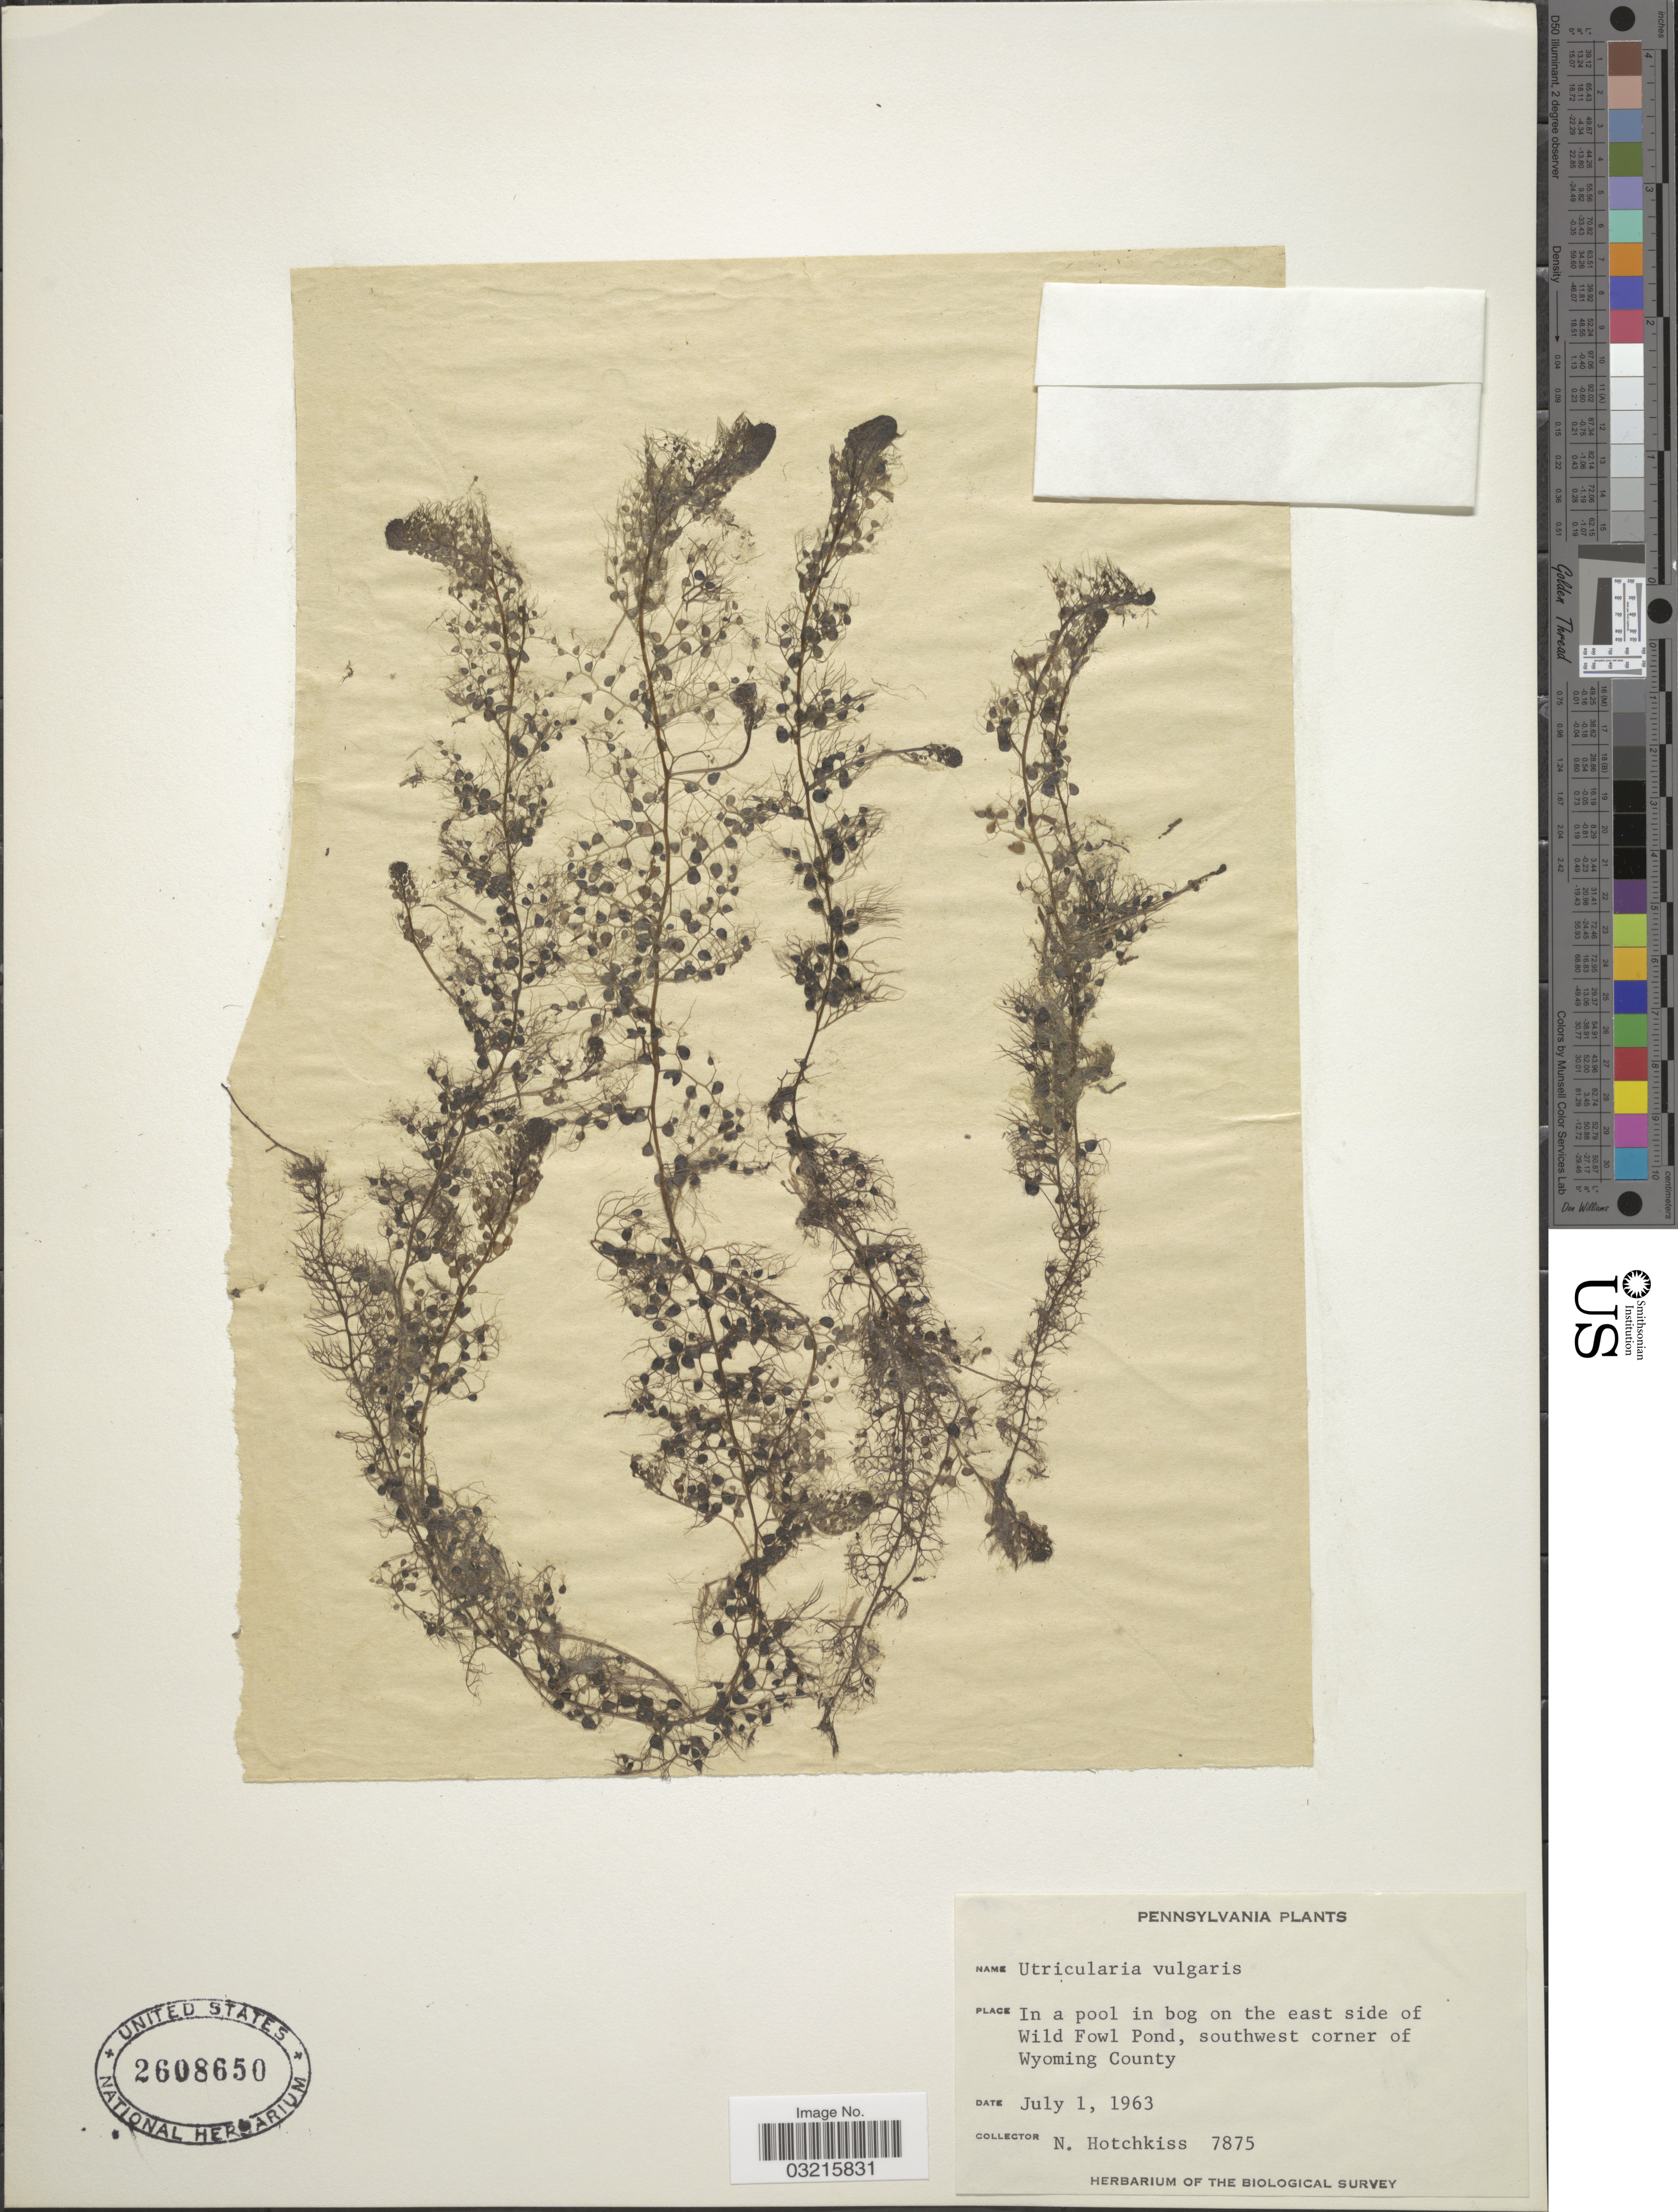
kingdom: Plantae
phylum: Tracheophyta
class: Magnoliopsida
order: Lamiales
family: Lentibulariaceae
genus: Utricularia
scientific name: Utricularia vulgaris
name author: L.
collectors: N. Hotchkiss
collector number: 7875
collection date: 1963-07-01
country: United States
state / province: Pennsylvania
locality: In a pool in bog on the east side of Wild Fowl Pond, southwest corner of Wyoming County.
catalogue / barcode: US 2608650